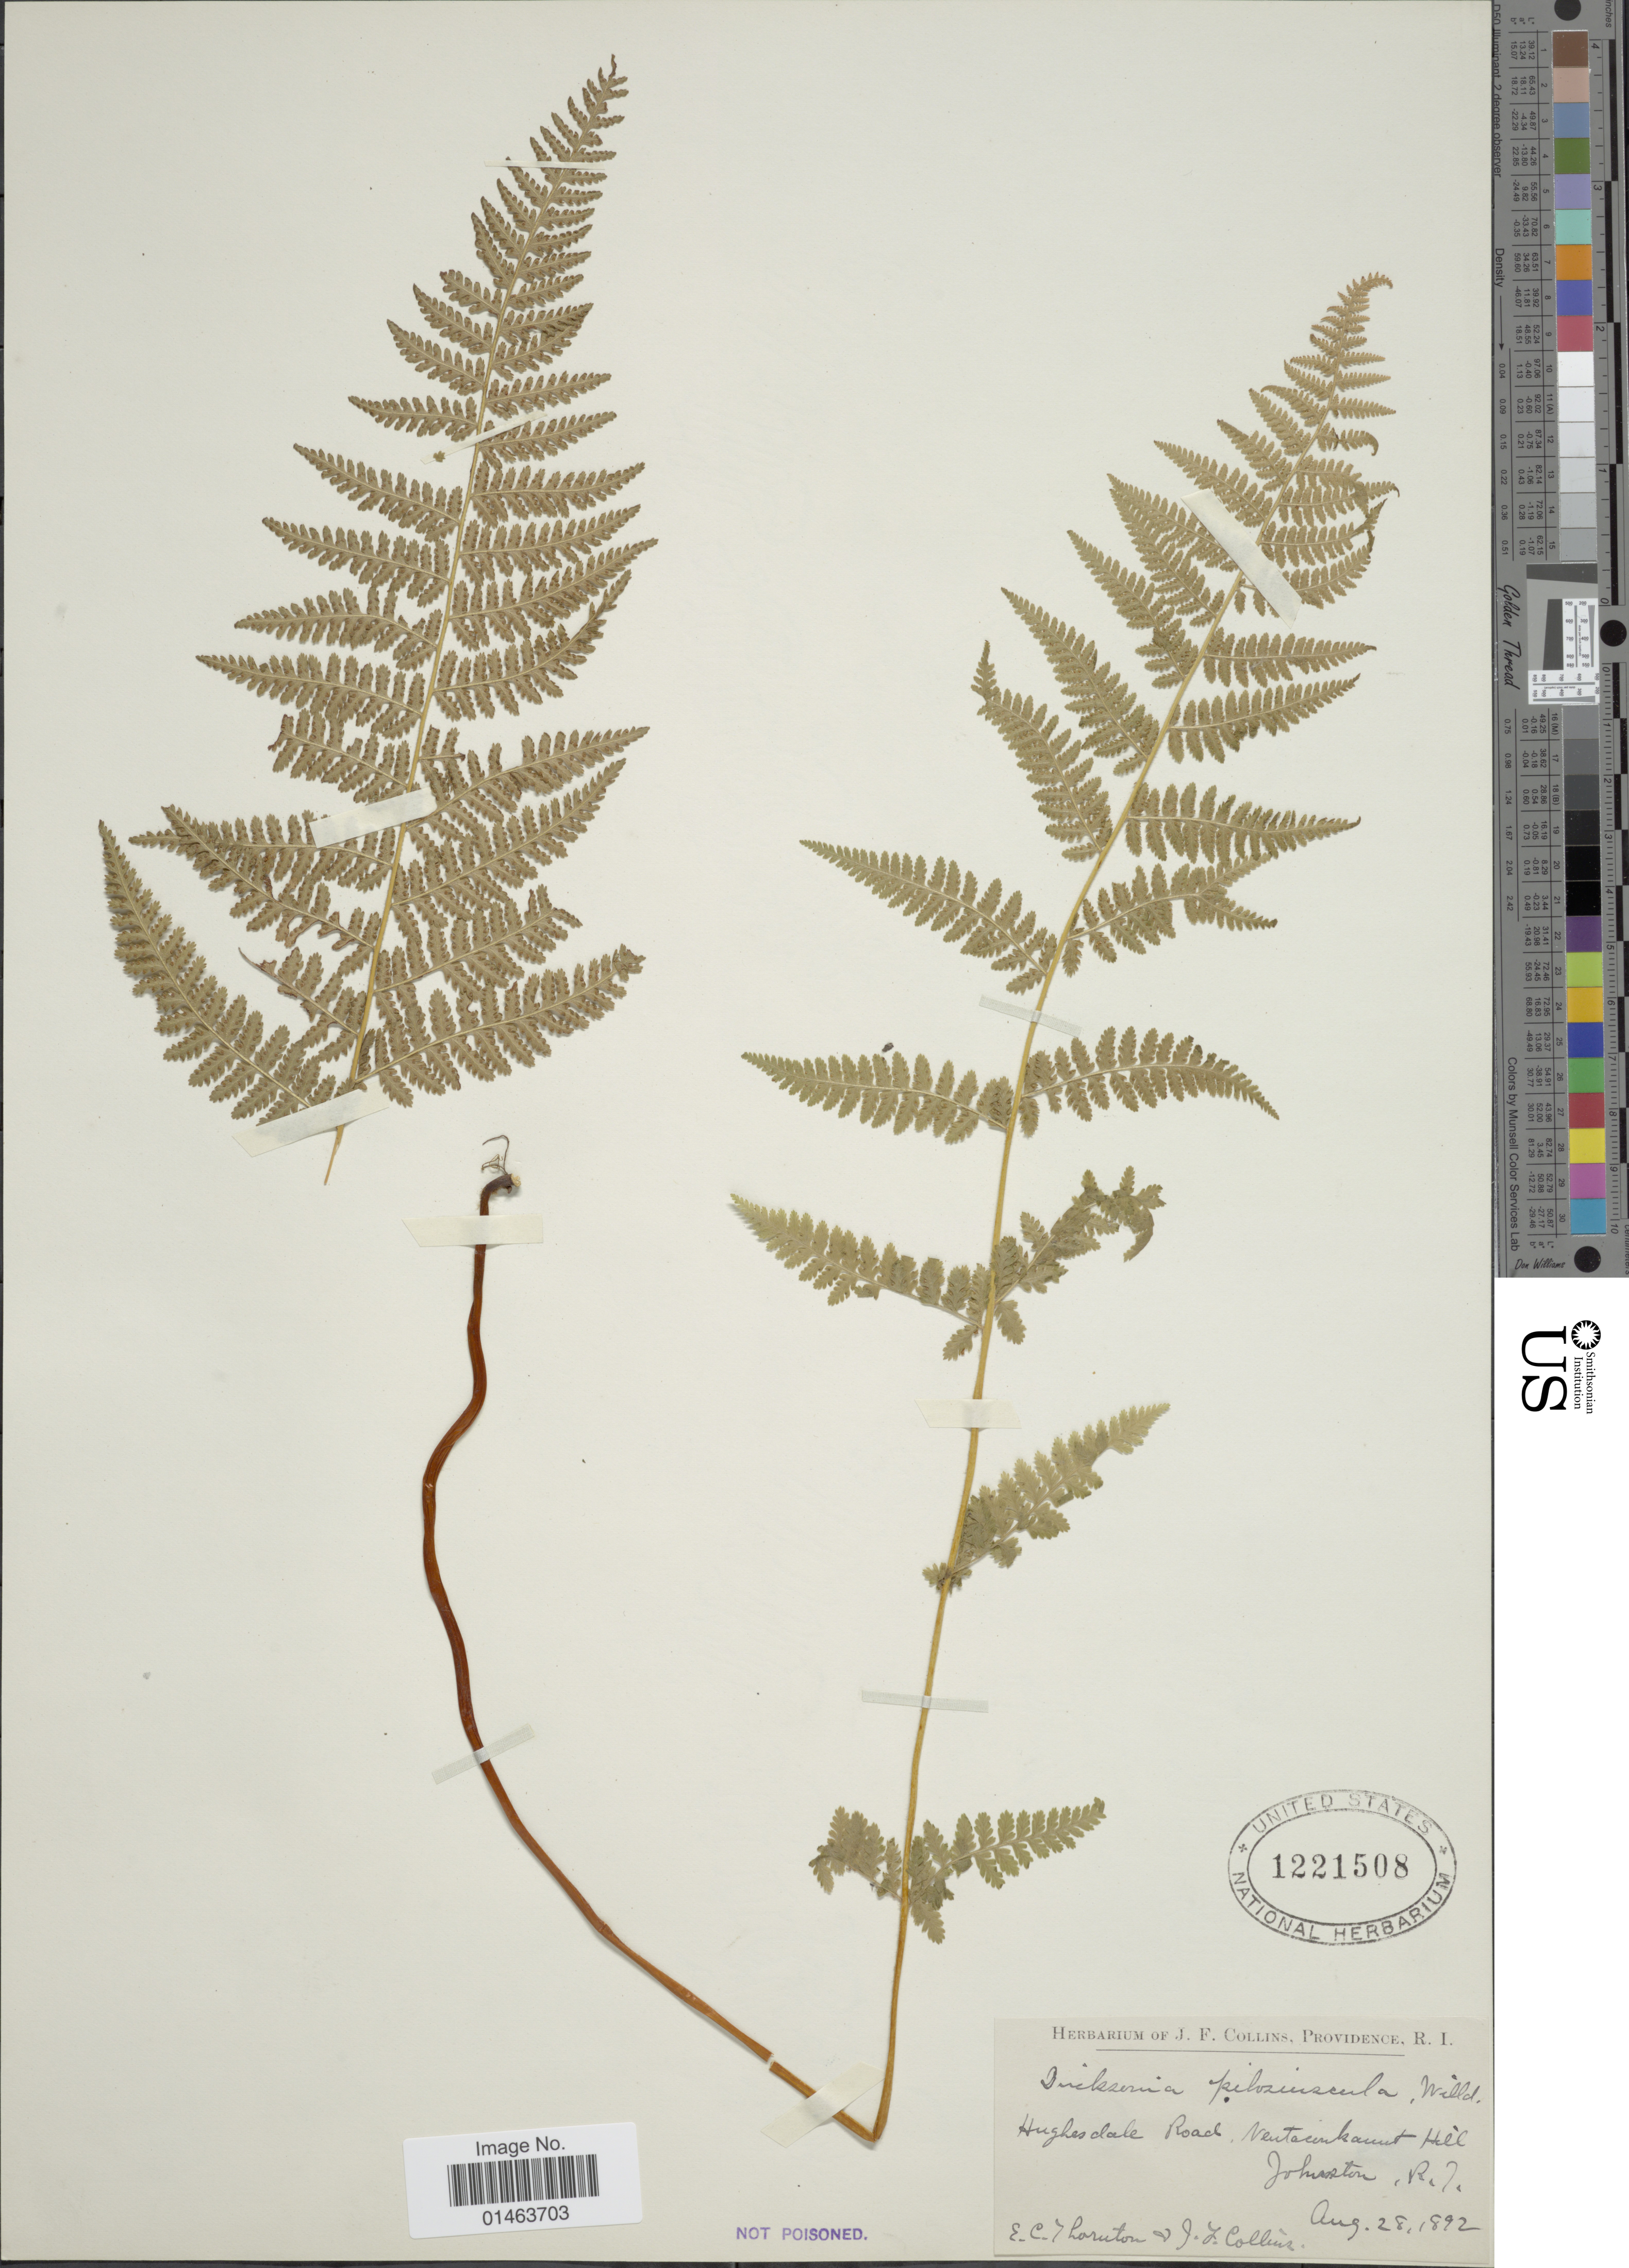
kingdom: Plantae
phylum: Tracheophyta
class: Polypodiopsida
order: Polypodiales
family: Dennstaedtiaceae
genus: Dennstaedtia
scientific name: Dennstaedtia punctilobula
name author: (Michx.) T. Moore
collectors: E. Lornton & J. Collins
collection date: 1892-08-28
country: United States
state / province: Rhode Island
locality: Hughesdale Road, Neutaconkanut Hill. Johnston.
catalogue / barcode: US 1221508